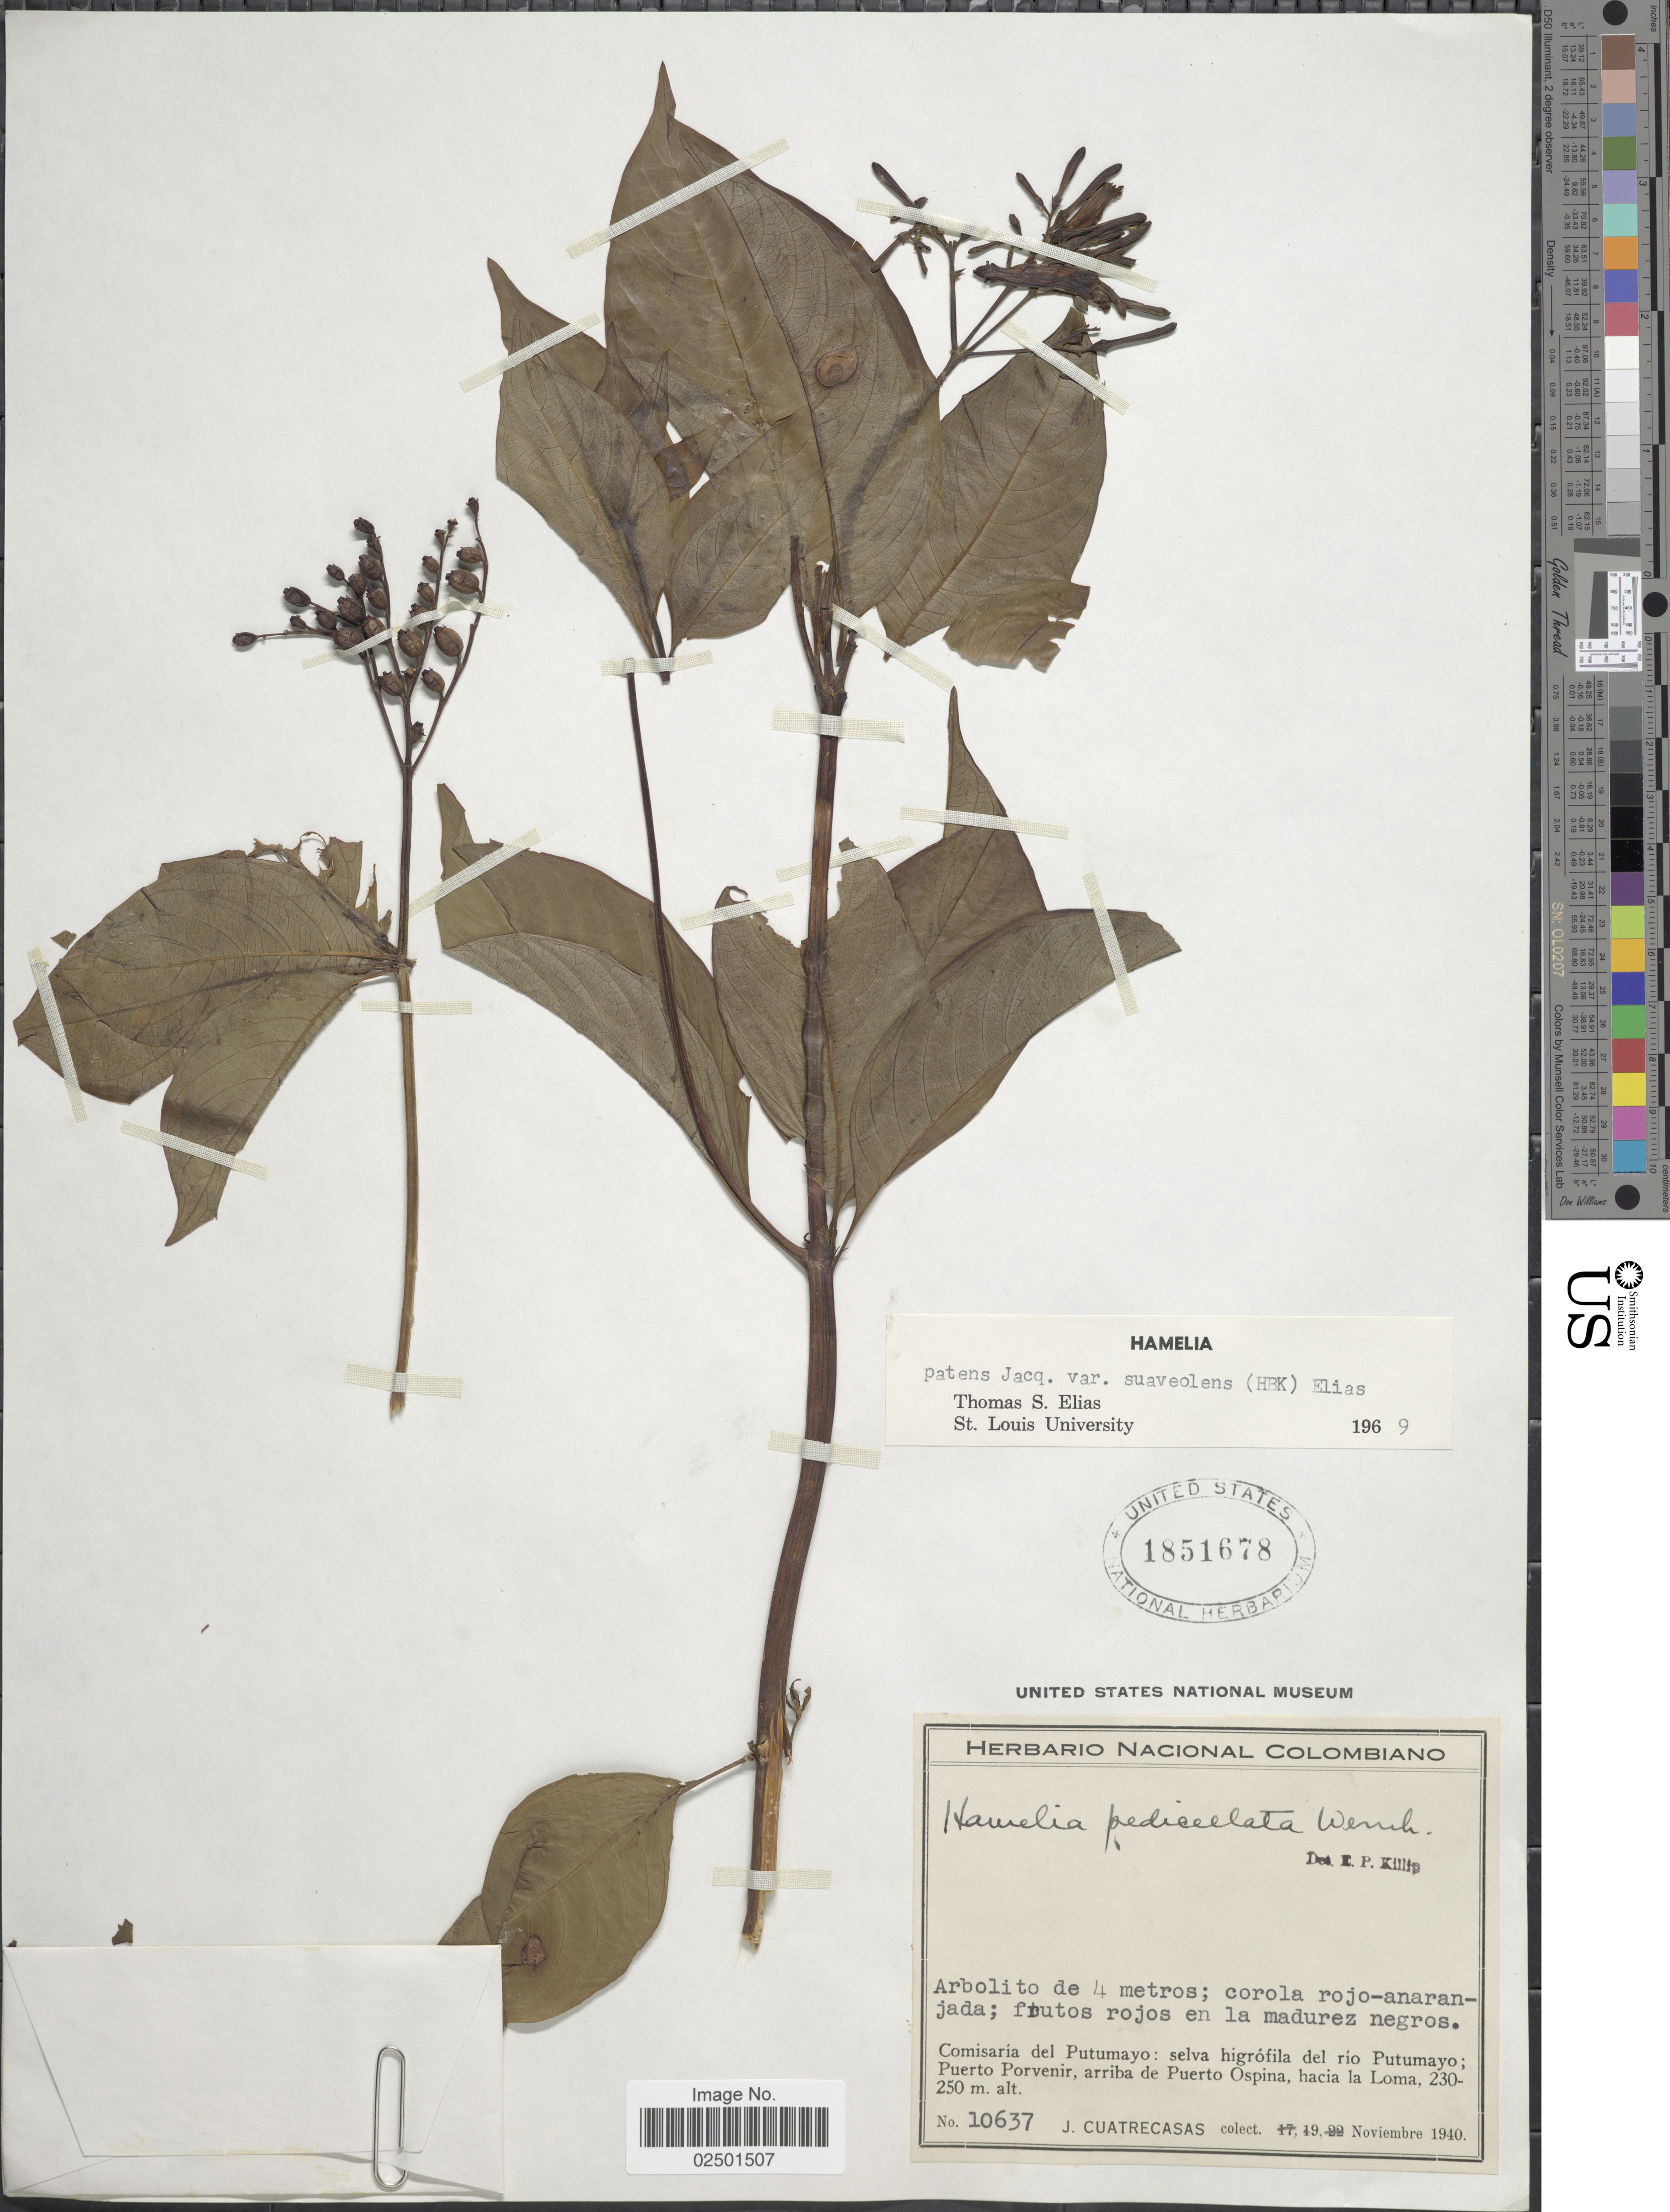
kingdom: Plantae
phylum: Tracheophyta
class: Magnoliopsida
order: Gentianales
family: Rubiaceae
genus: Hamelia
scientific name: Hamelia patens var. glabra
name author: Oerst.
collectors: J. Cuatrecasas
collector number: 10637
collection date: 1940-11-19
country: Colombia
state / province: Putumayo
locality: Comisaria del Putumayo: selva higrofila del rio Putumayo; Puerto Porvenir, arriba de Puerto Ospina, hacia la Loma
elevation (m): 230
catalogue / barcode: US 1851678